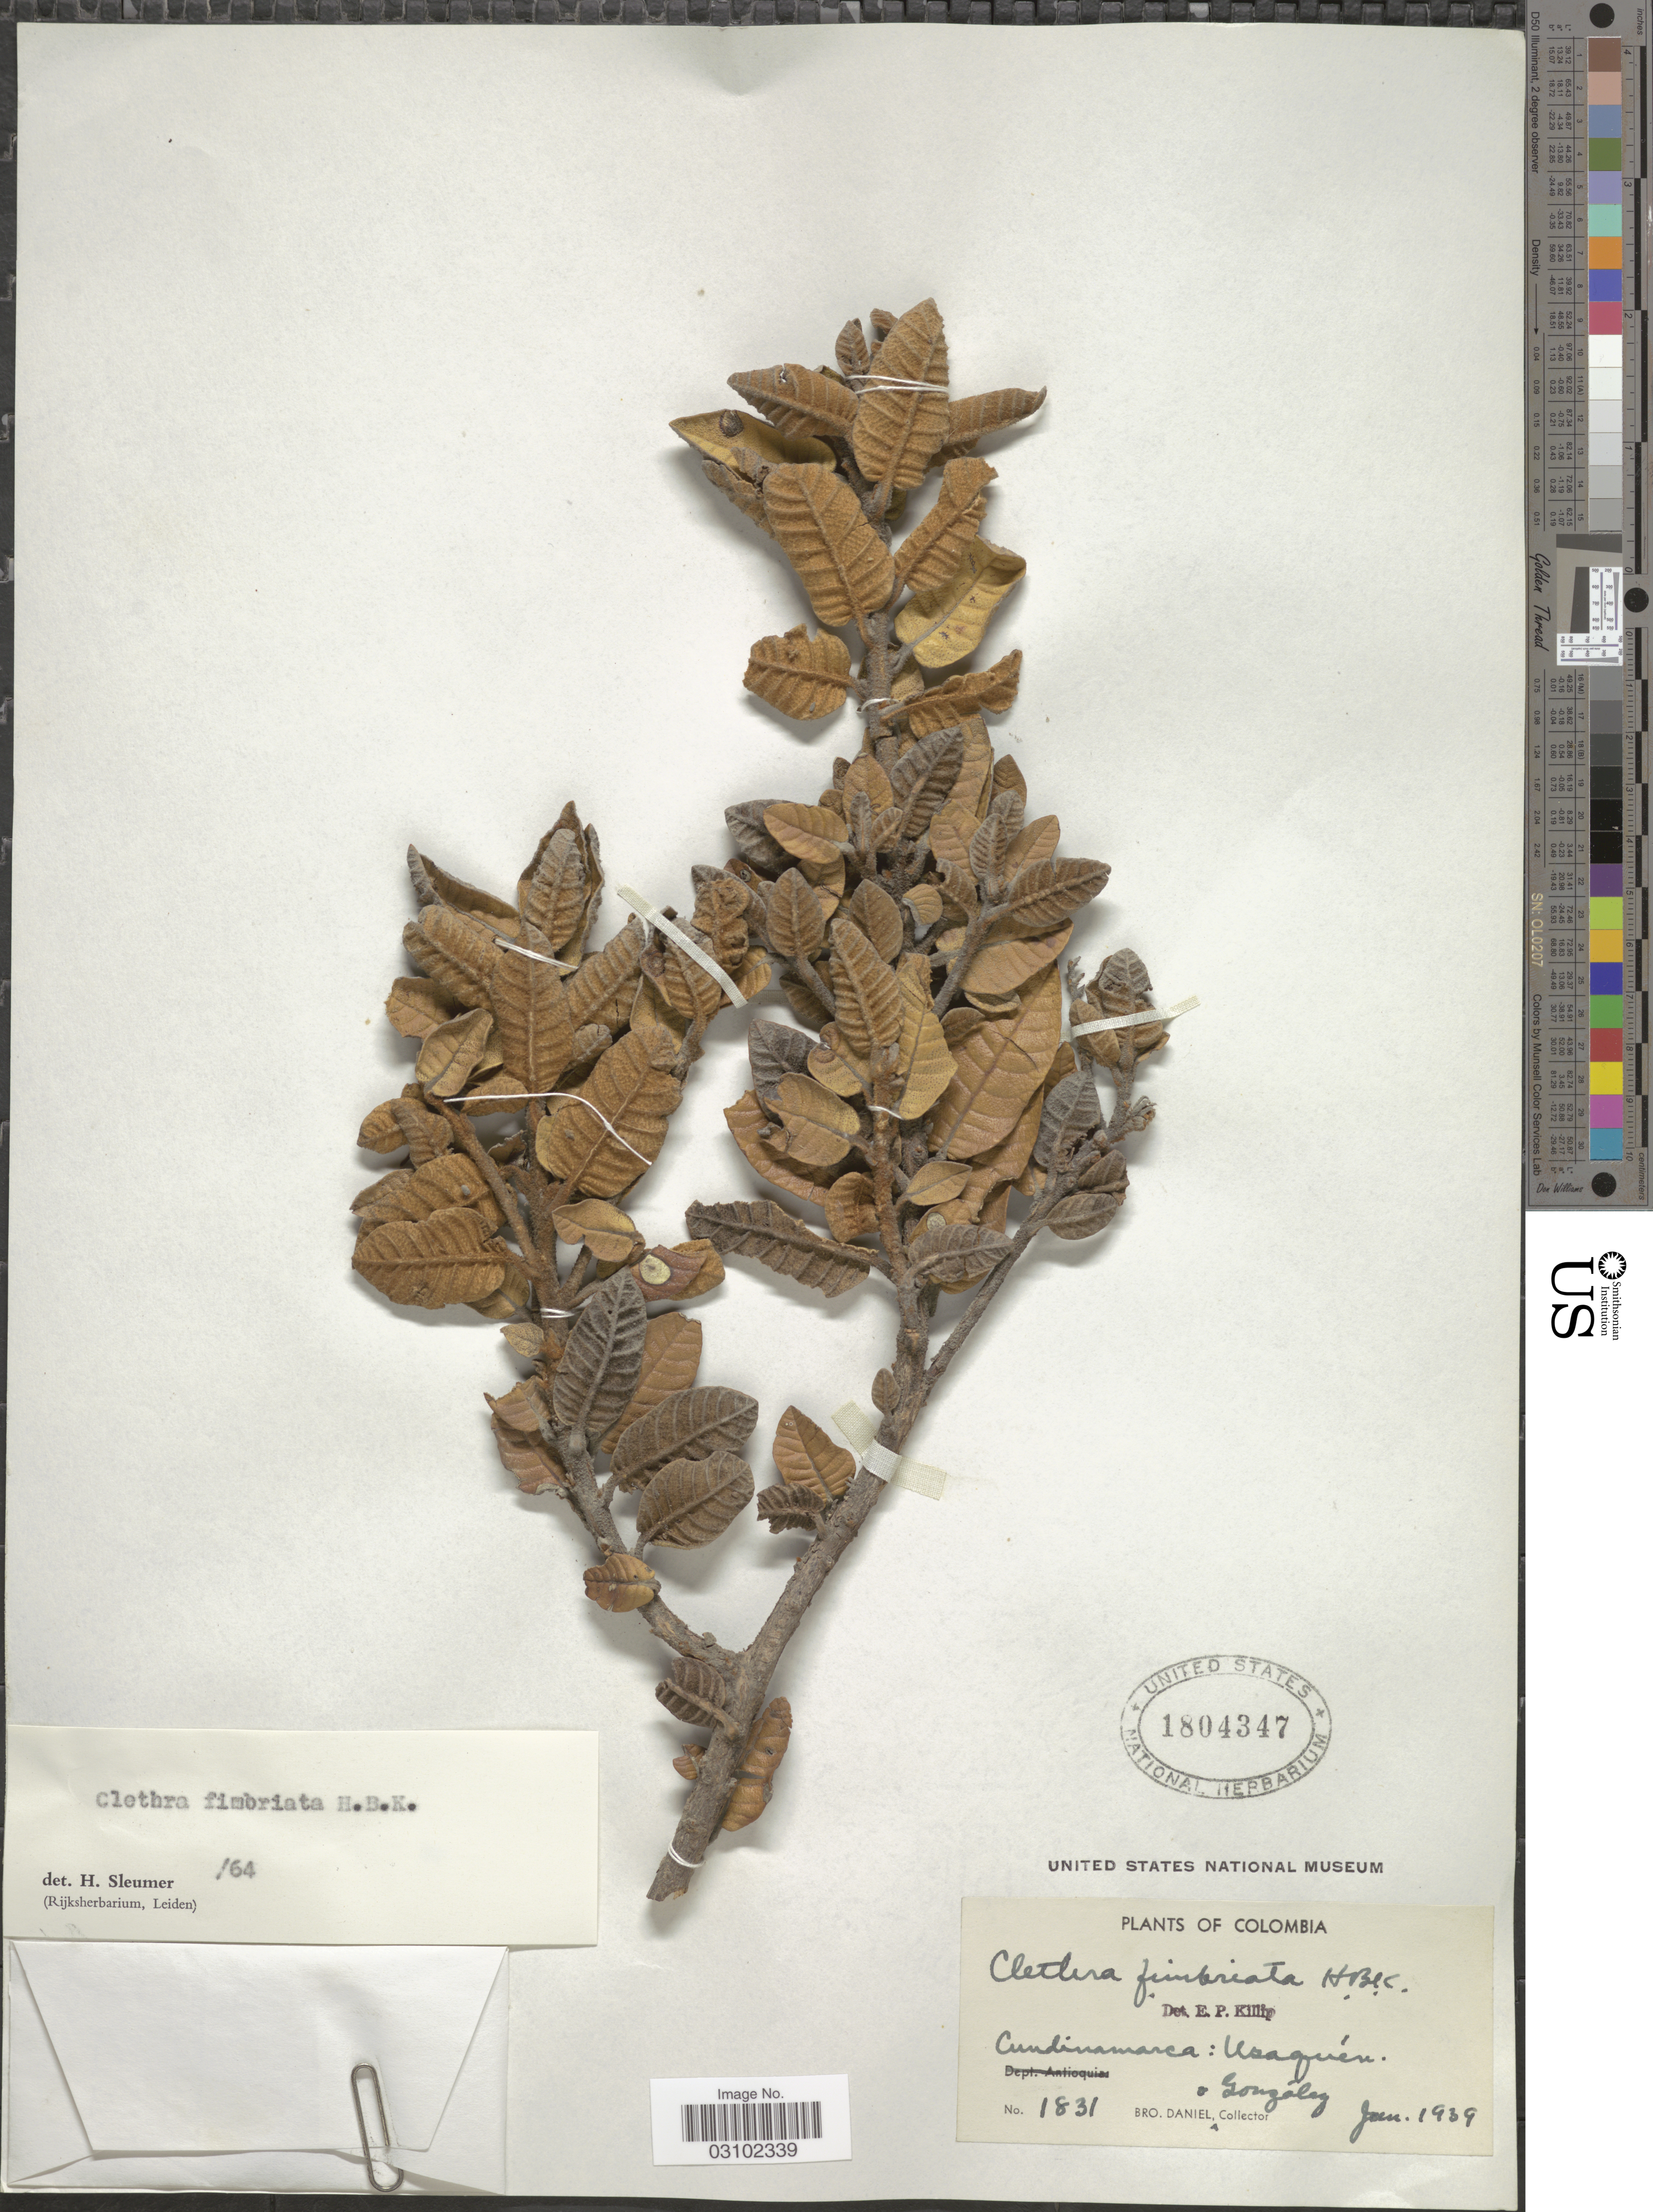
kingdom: Plantae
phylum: Tracheophyta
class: Magnoliopsida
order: Ericales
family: Clethraceae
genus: Clethra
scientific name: Clethra fimbriata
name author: Kunth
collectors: Bro. Daniel & -. González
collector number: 1831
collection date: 1939-01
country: Colombia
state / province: Cundinamarca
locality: Usaquén.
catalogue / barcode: US 1804347